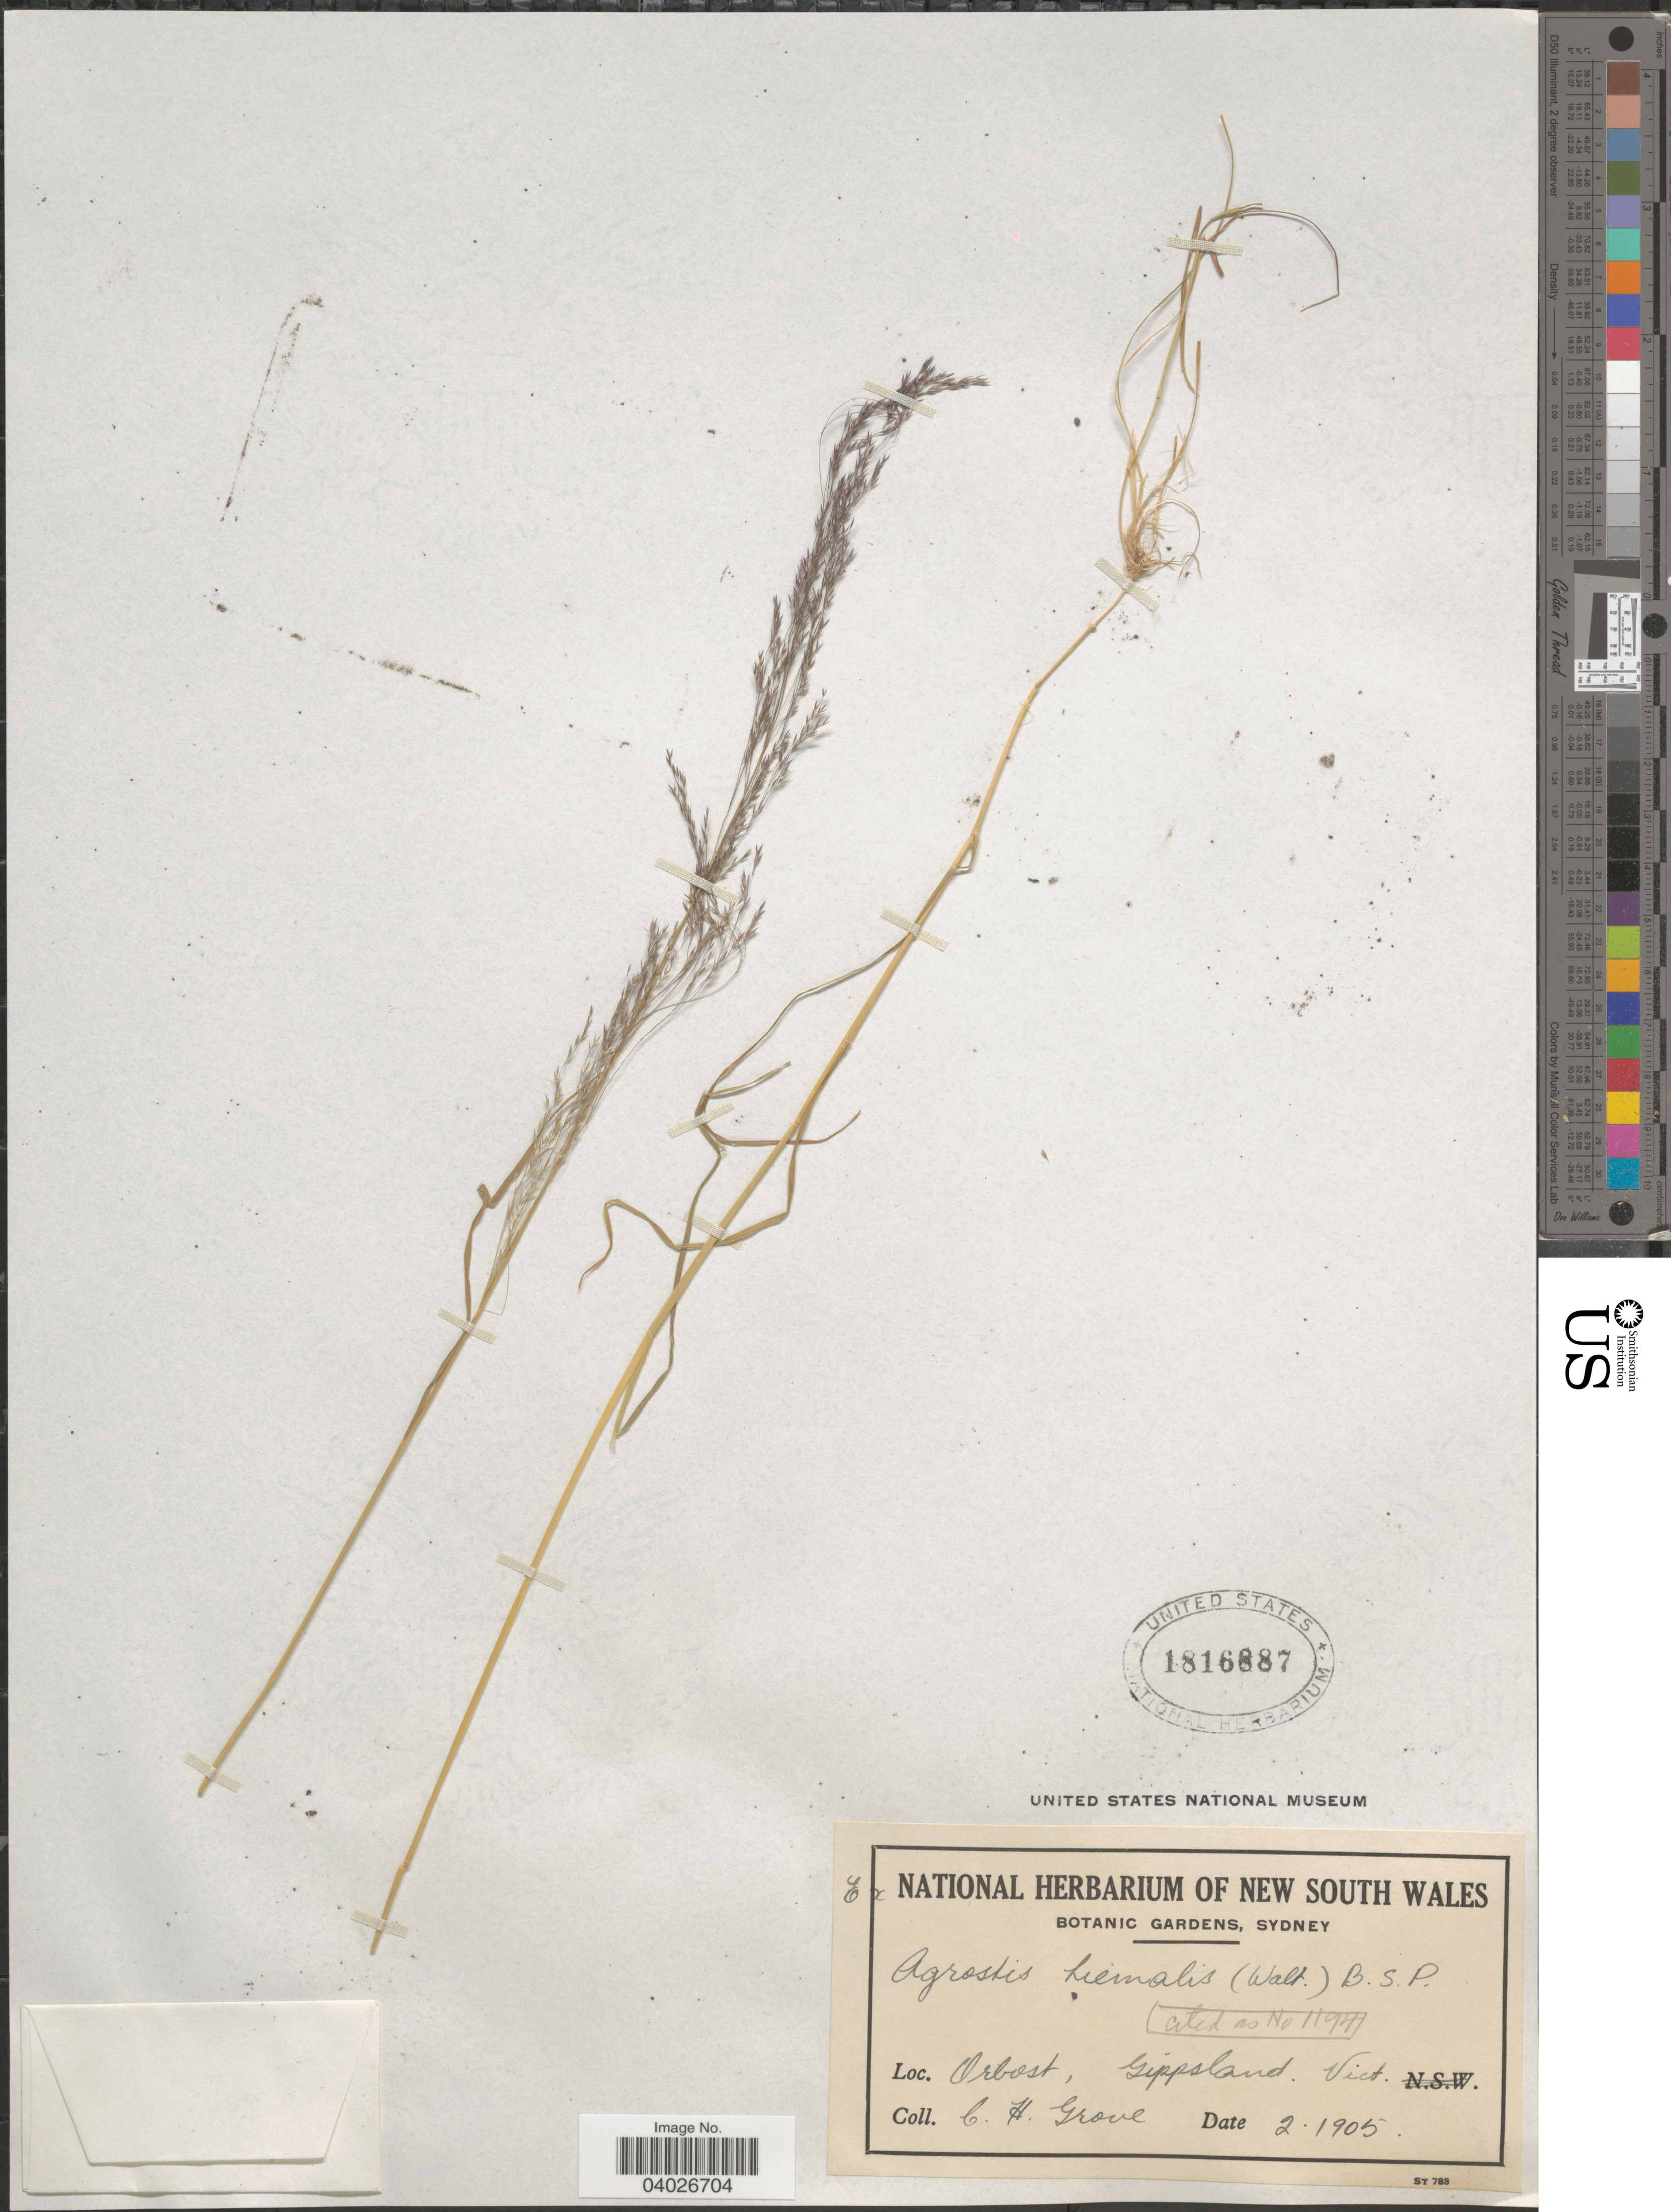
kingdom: Plantae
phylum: Tracheophyta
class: Liliopsida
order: Poales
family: Poaceae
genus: Agrostis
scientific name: Agrostis hyemalis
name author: (Walter) Britton et al.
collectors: C. Grove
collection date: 1905-02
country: Australia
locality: Orbost, Gippsland, Vict.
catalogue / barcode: US 1816887